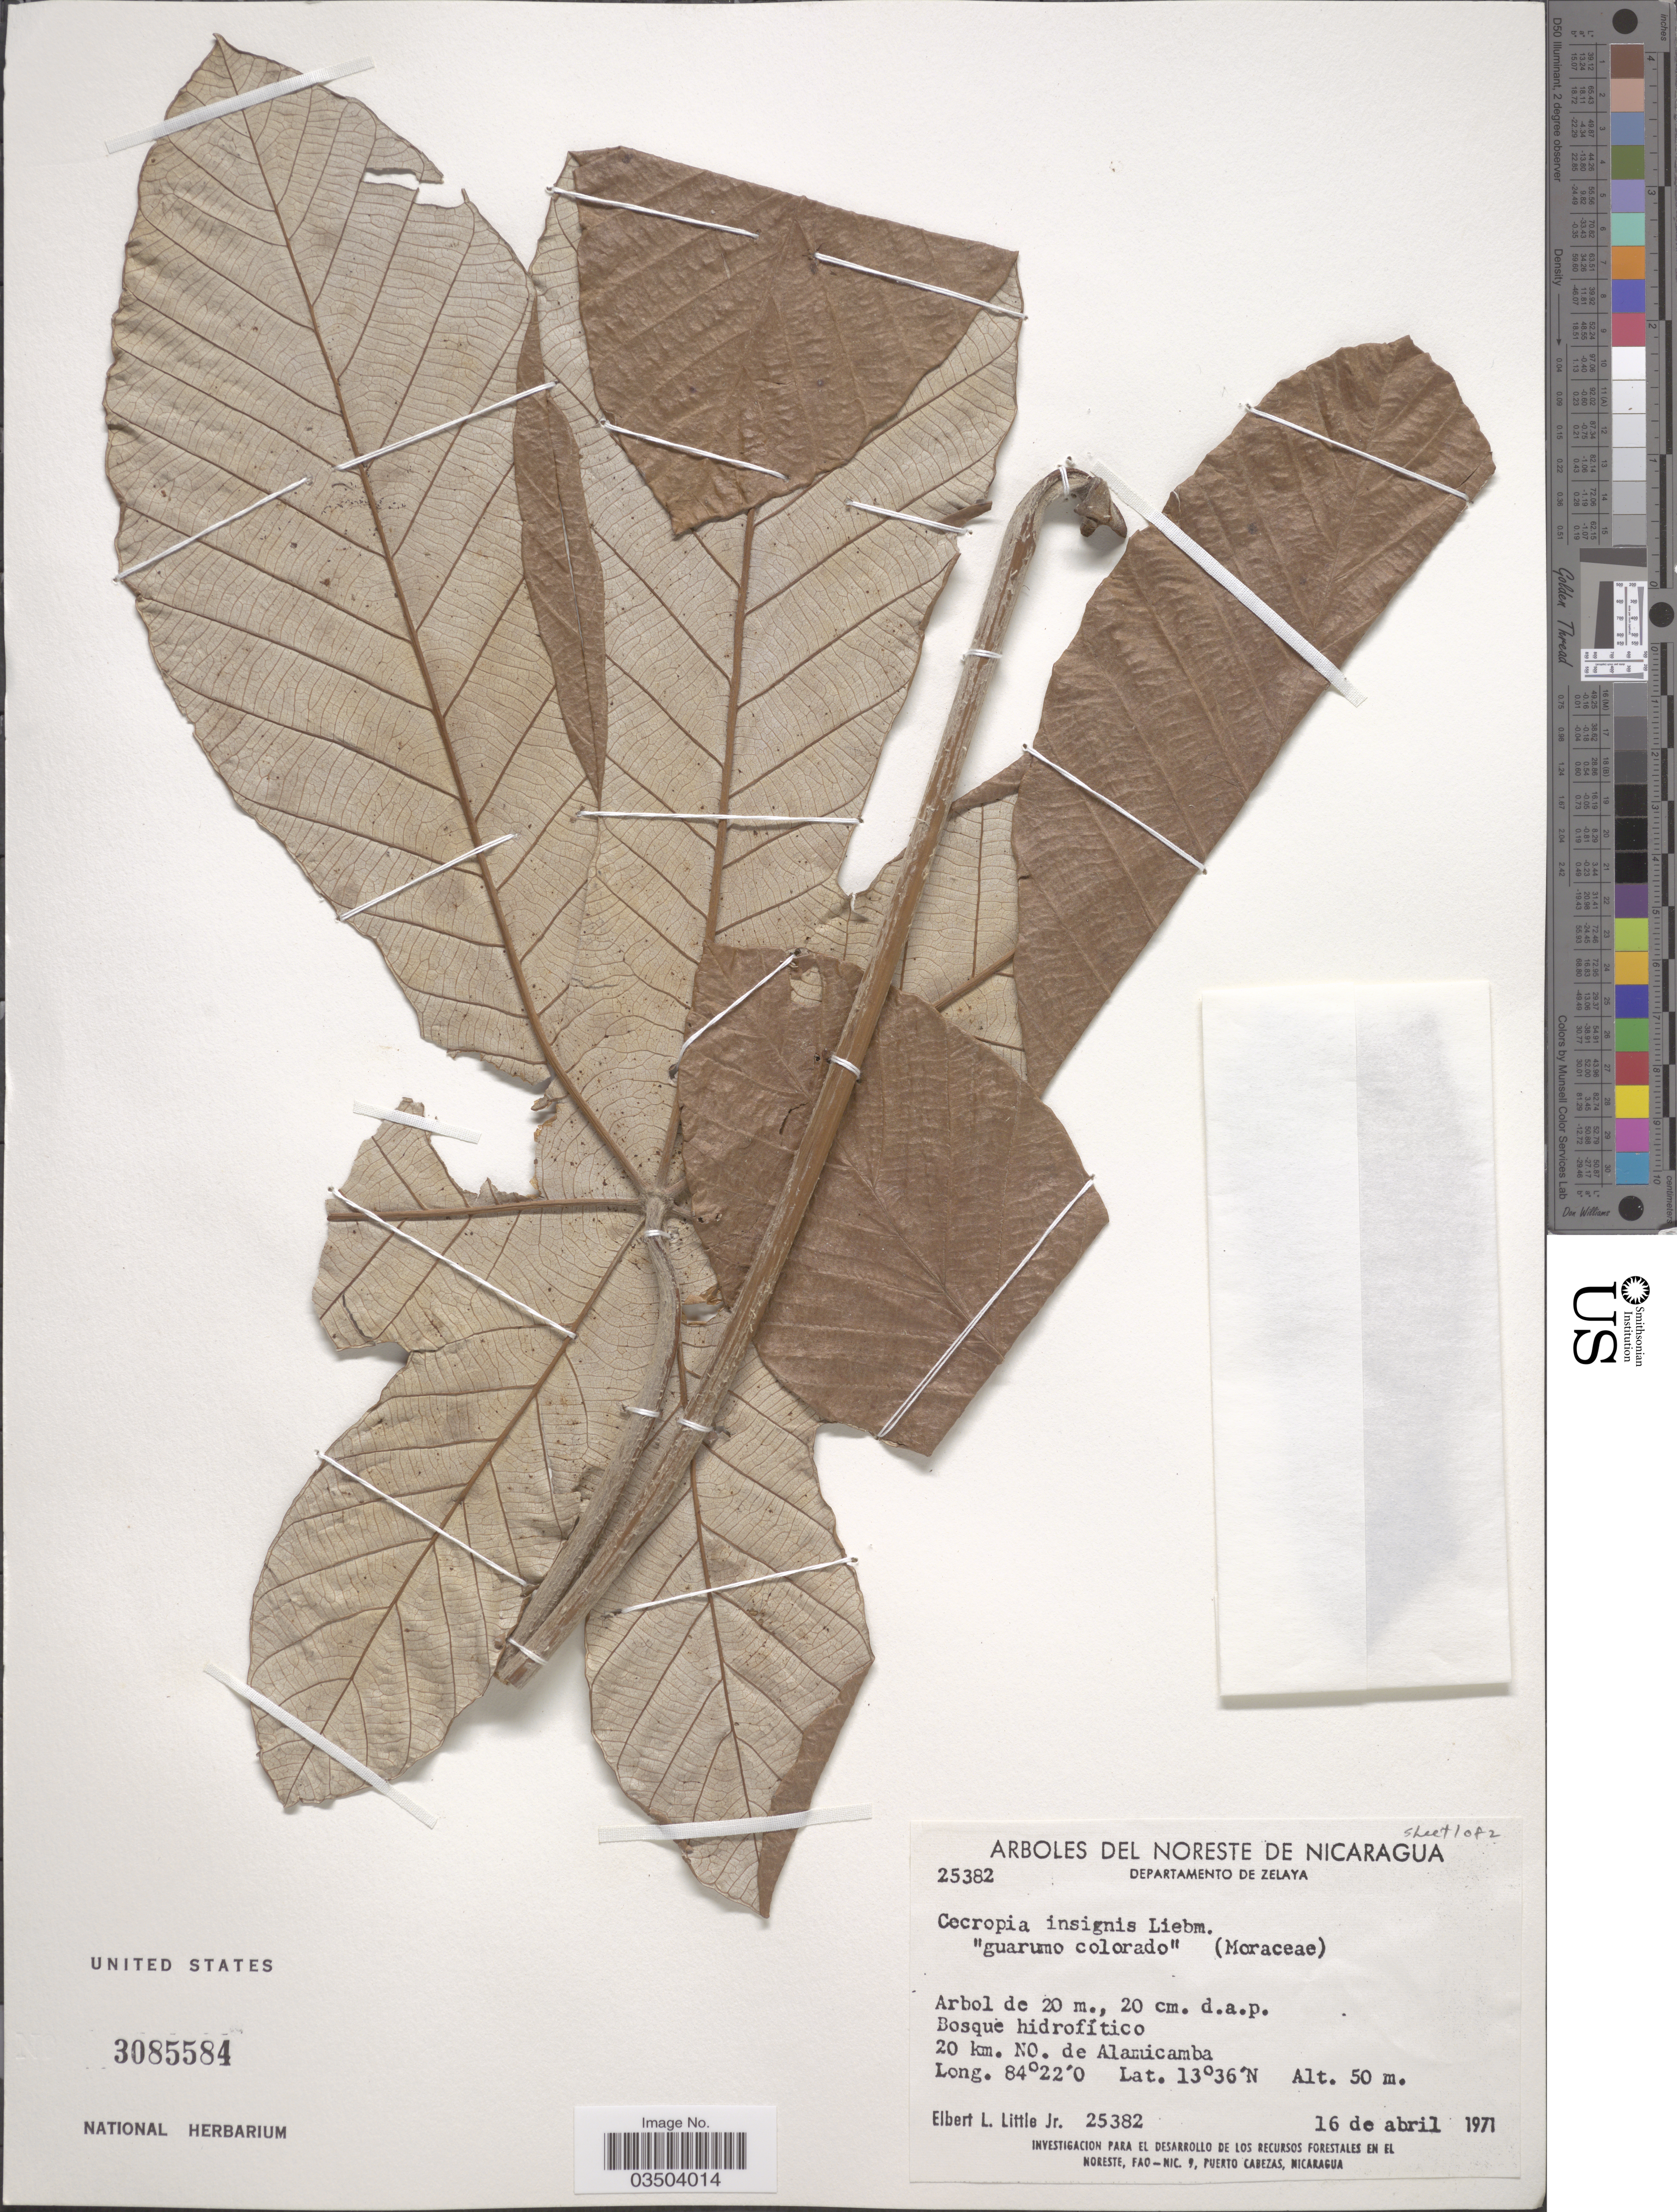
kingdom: Plantae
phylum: Tracheophyta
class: Magnoliopsida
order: Rosales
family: Urticaceae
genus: Cecropia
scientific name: Cecropia insignis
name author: Liebm.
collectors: E. L. Little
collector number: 25382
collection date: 1971-04-16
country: Nicaragua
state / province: Atlántico Norte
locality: Noreste de Nicaragua. Departamento de Zelaya. 20 Km. NO. de Alamicamba.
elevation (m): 50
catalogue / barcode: US 3085584